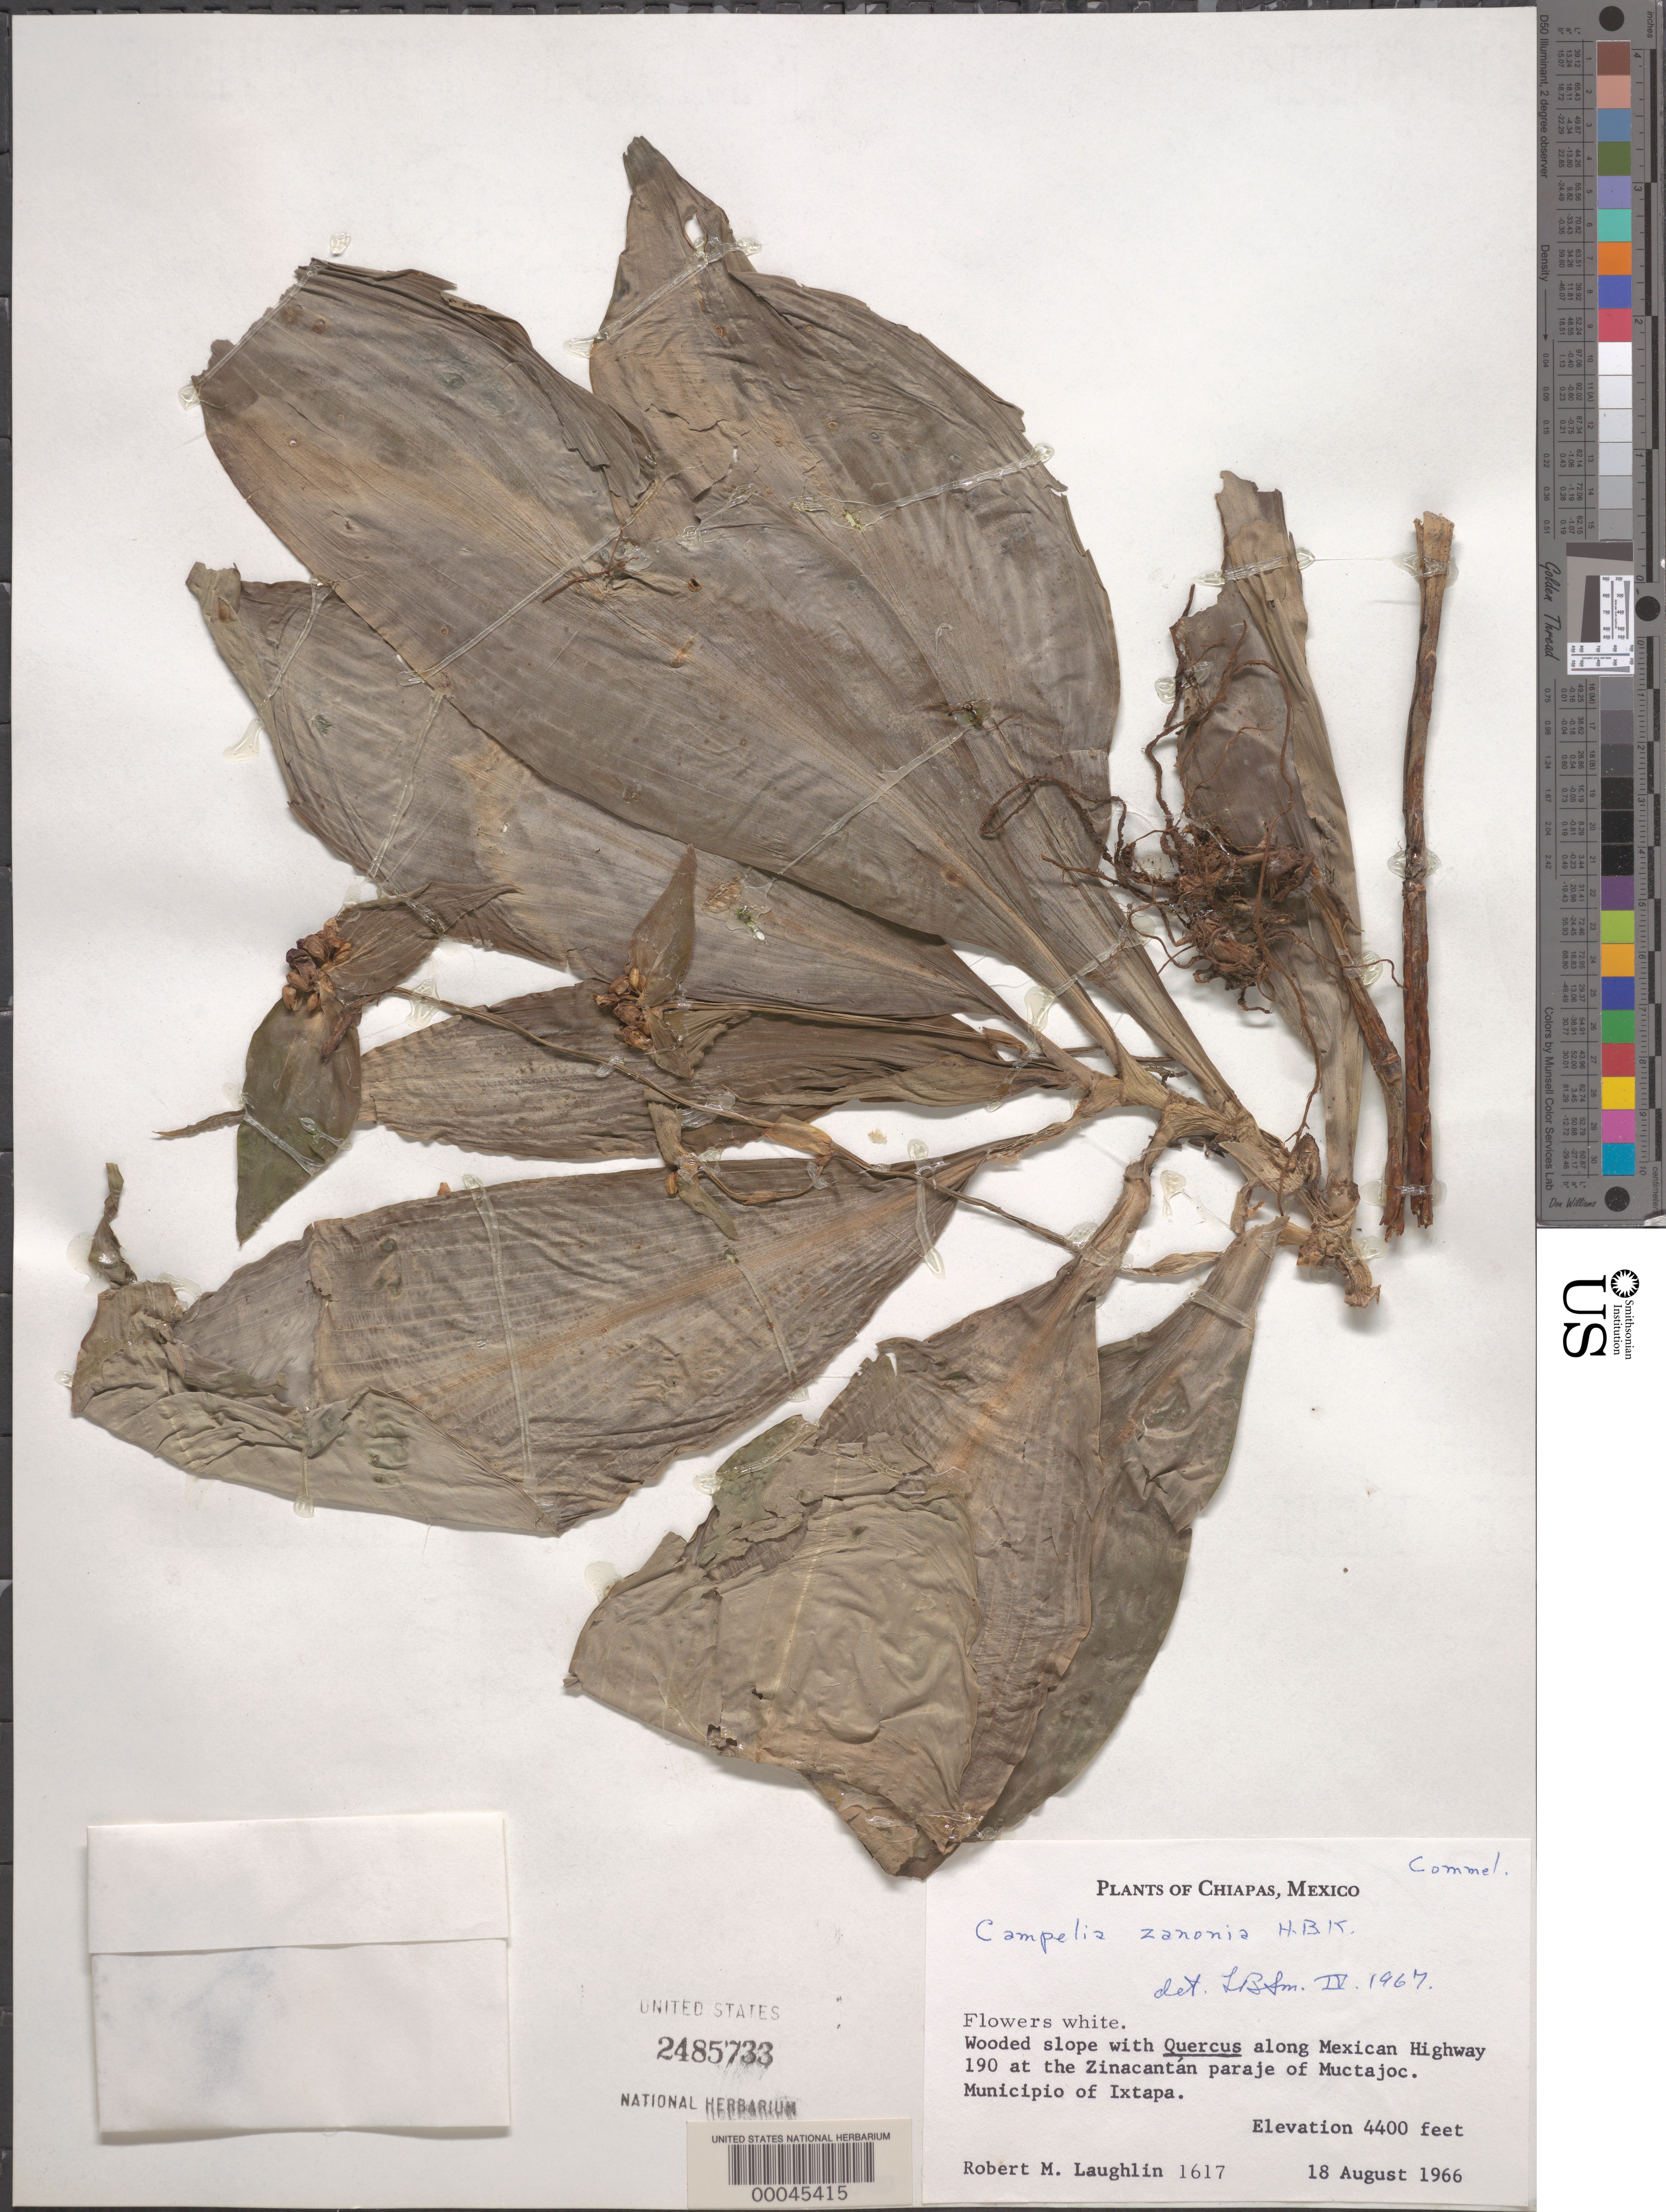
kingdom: Plantae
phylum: Tracheophyta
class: Liliopsida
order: Commelinales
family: Commelinaceae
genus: Tradescantia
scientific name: Tradescantia zanonia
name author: (L.) Sw.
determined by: Smith, Lyman B., (US), NMNH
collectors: R. M. Laughlin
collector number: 1617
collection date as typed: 18 Aug 1966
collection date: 1966-08-18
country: Mexico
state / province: Chiapas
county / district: Ixtapa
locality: Zinacantan paraje of Muctajoc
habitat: Wooded slope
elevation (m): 1342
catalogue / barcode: US 2485733